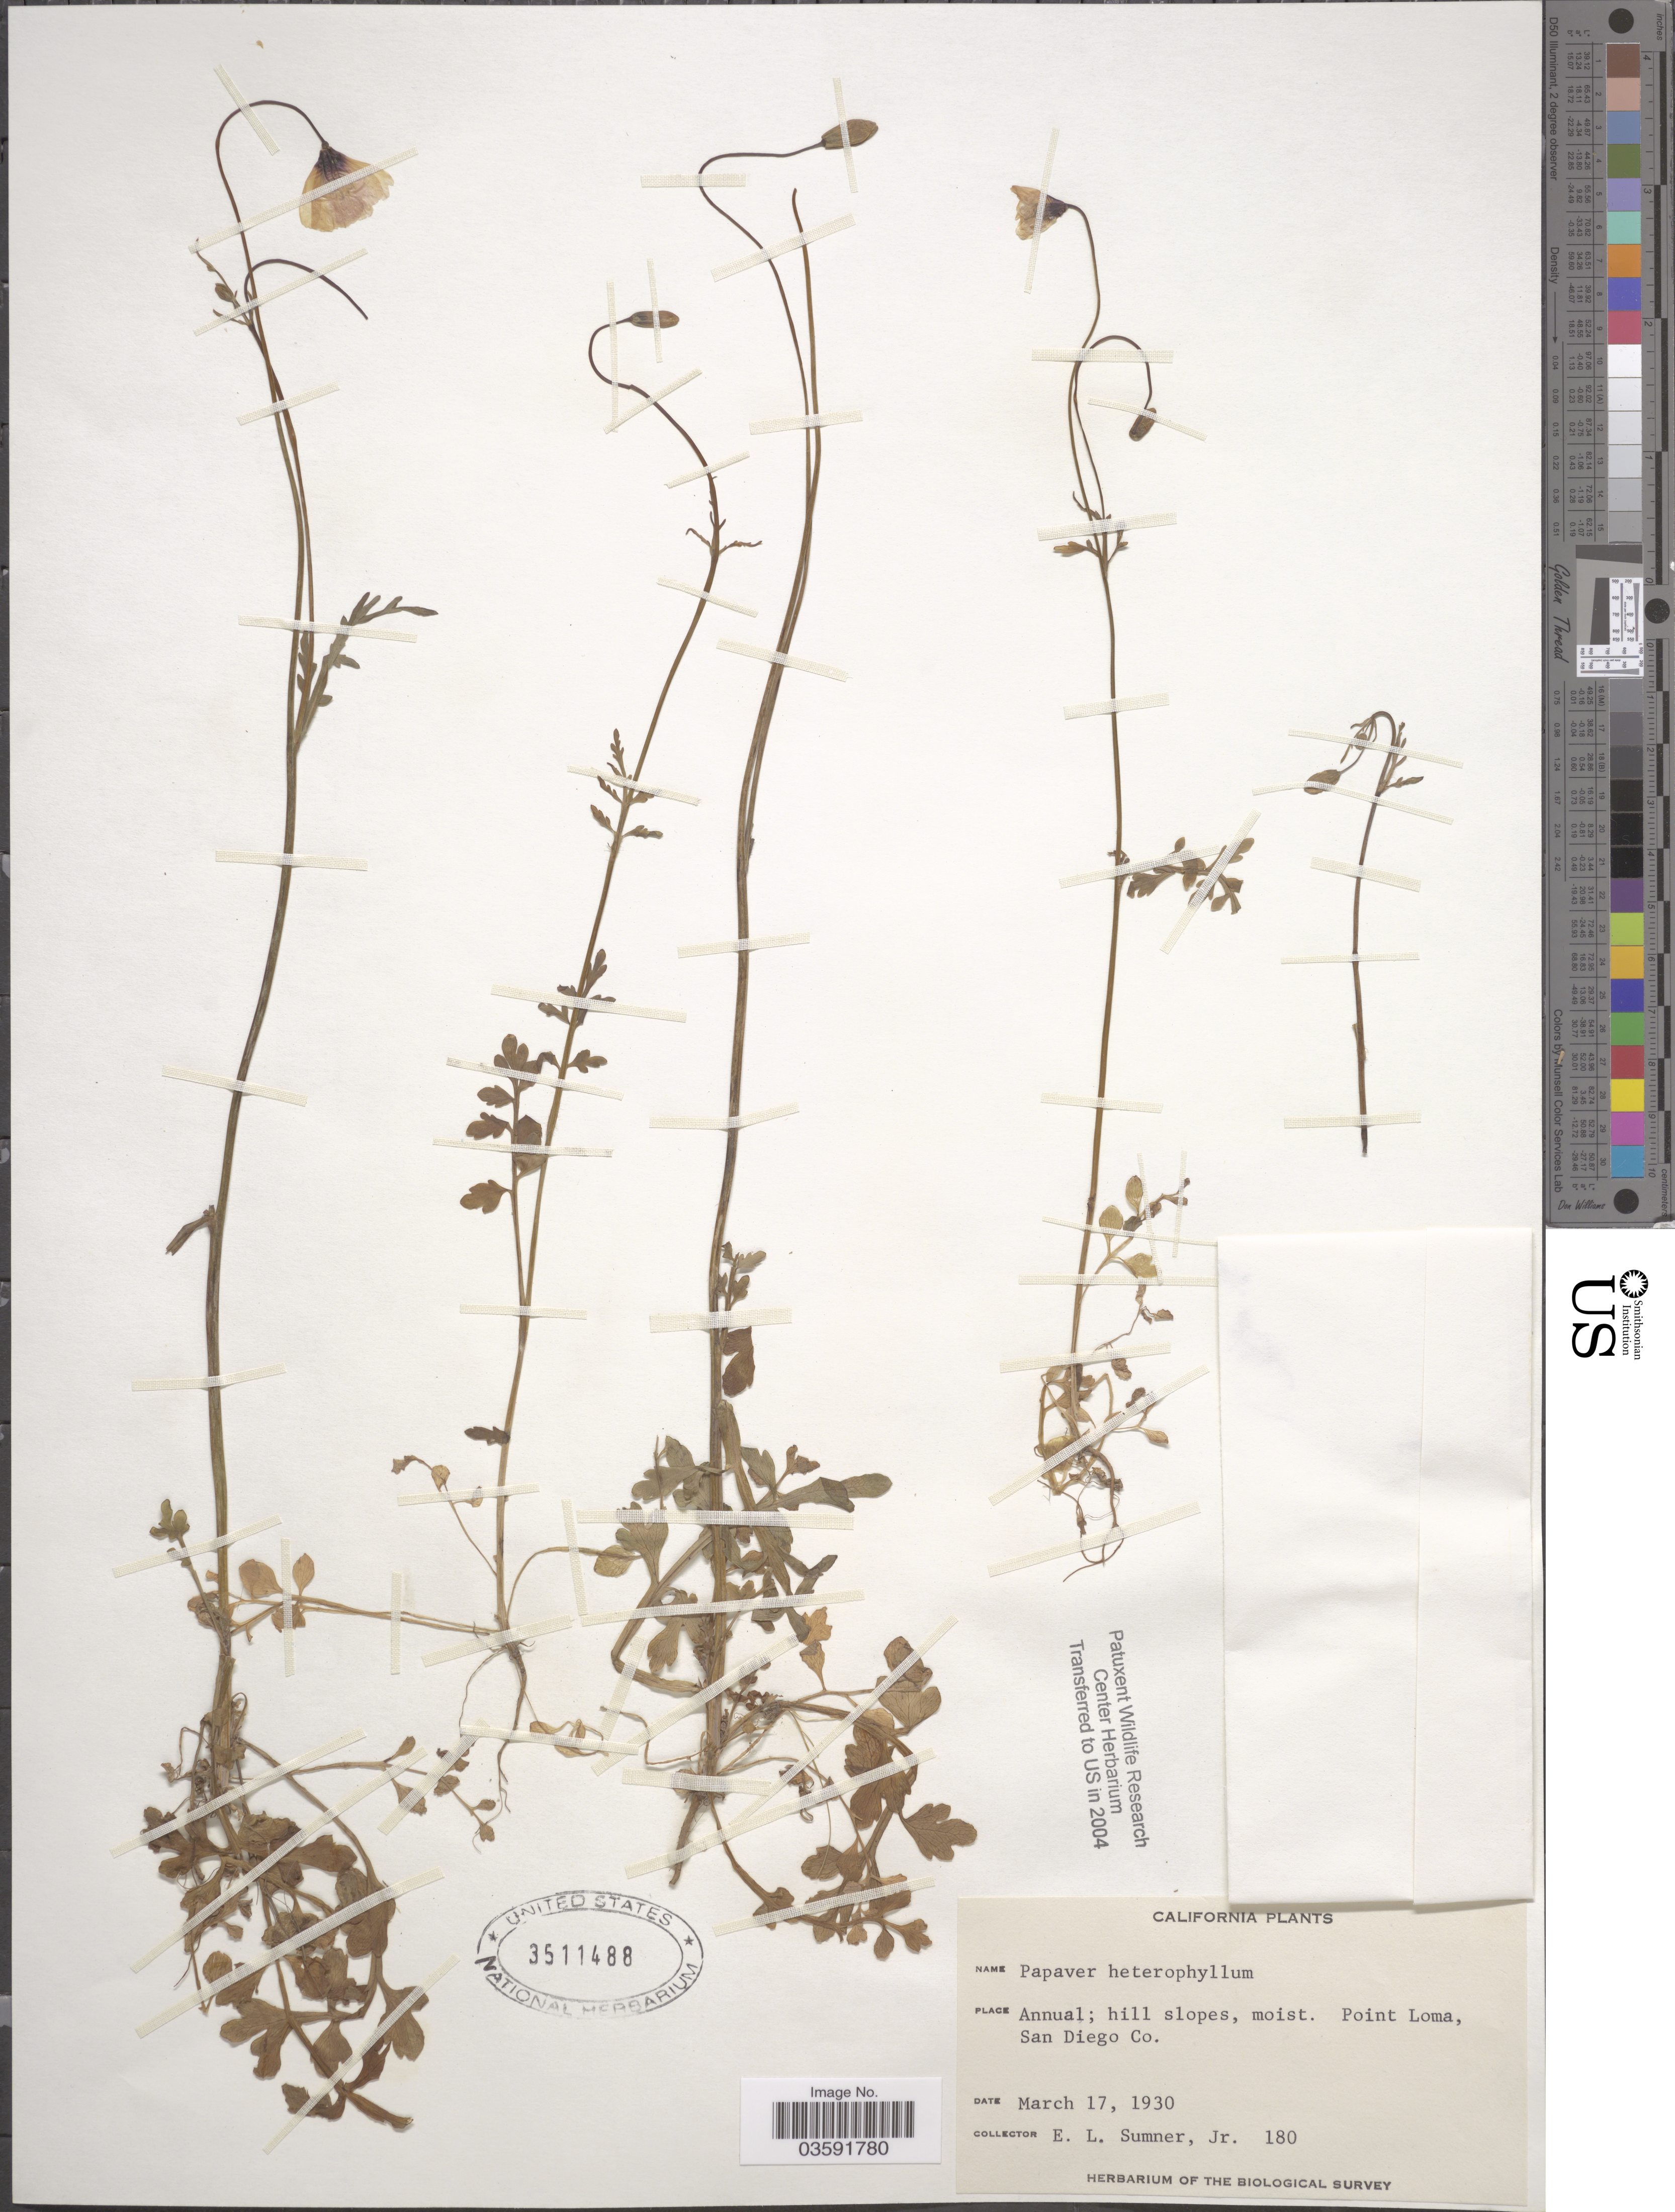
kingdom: Plantae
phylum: Tracheophyta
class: Magnoliopsida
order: Ranunculales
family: Papaveraceae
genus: Papaver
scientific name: Papaver heterophyllum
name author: (Benth.) Greene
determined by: Strong, M. T., (US), Smithsonian Institution - National Museum of Natural History (UNITED STATES)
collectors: E. Sumner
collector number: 180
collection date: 1930-03-17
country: United States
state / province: California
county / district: San Diego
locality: Point Loma, San Diego Co.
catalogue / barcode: US 3511488